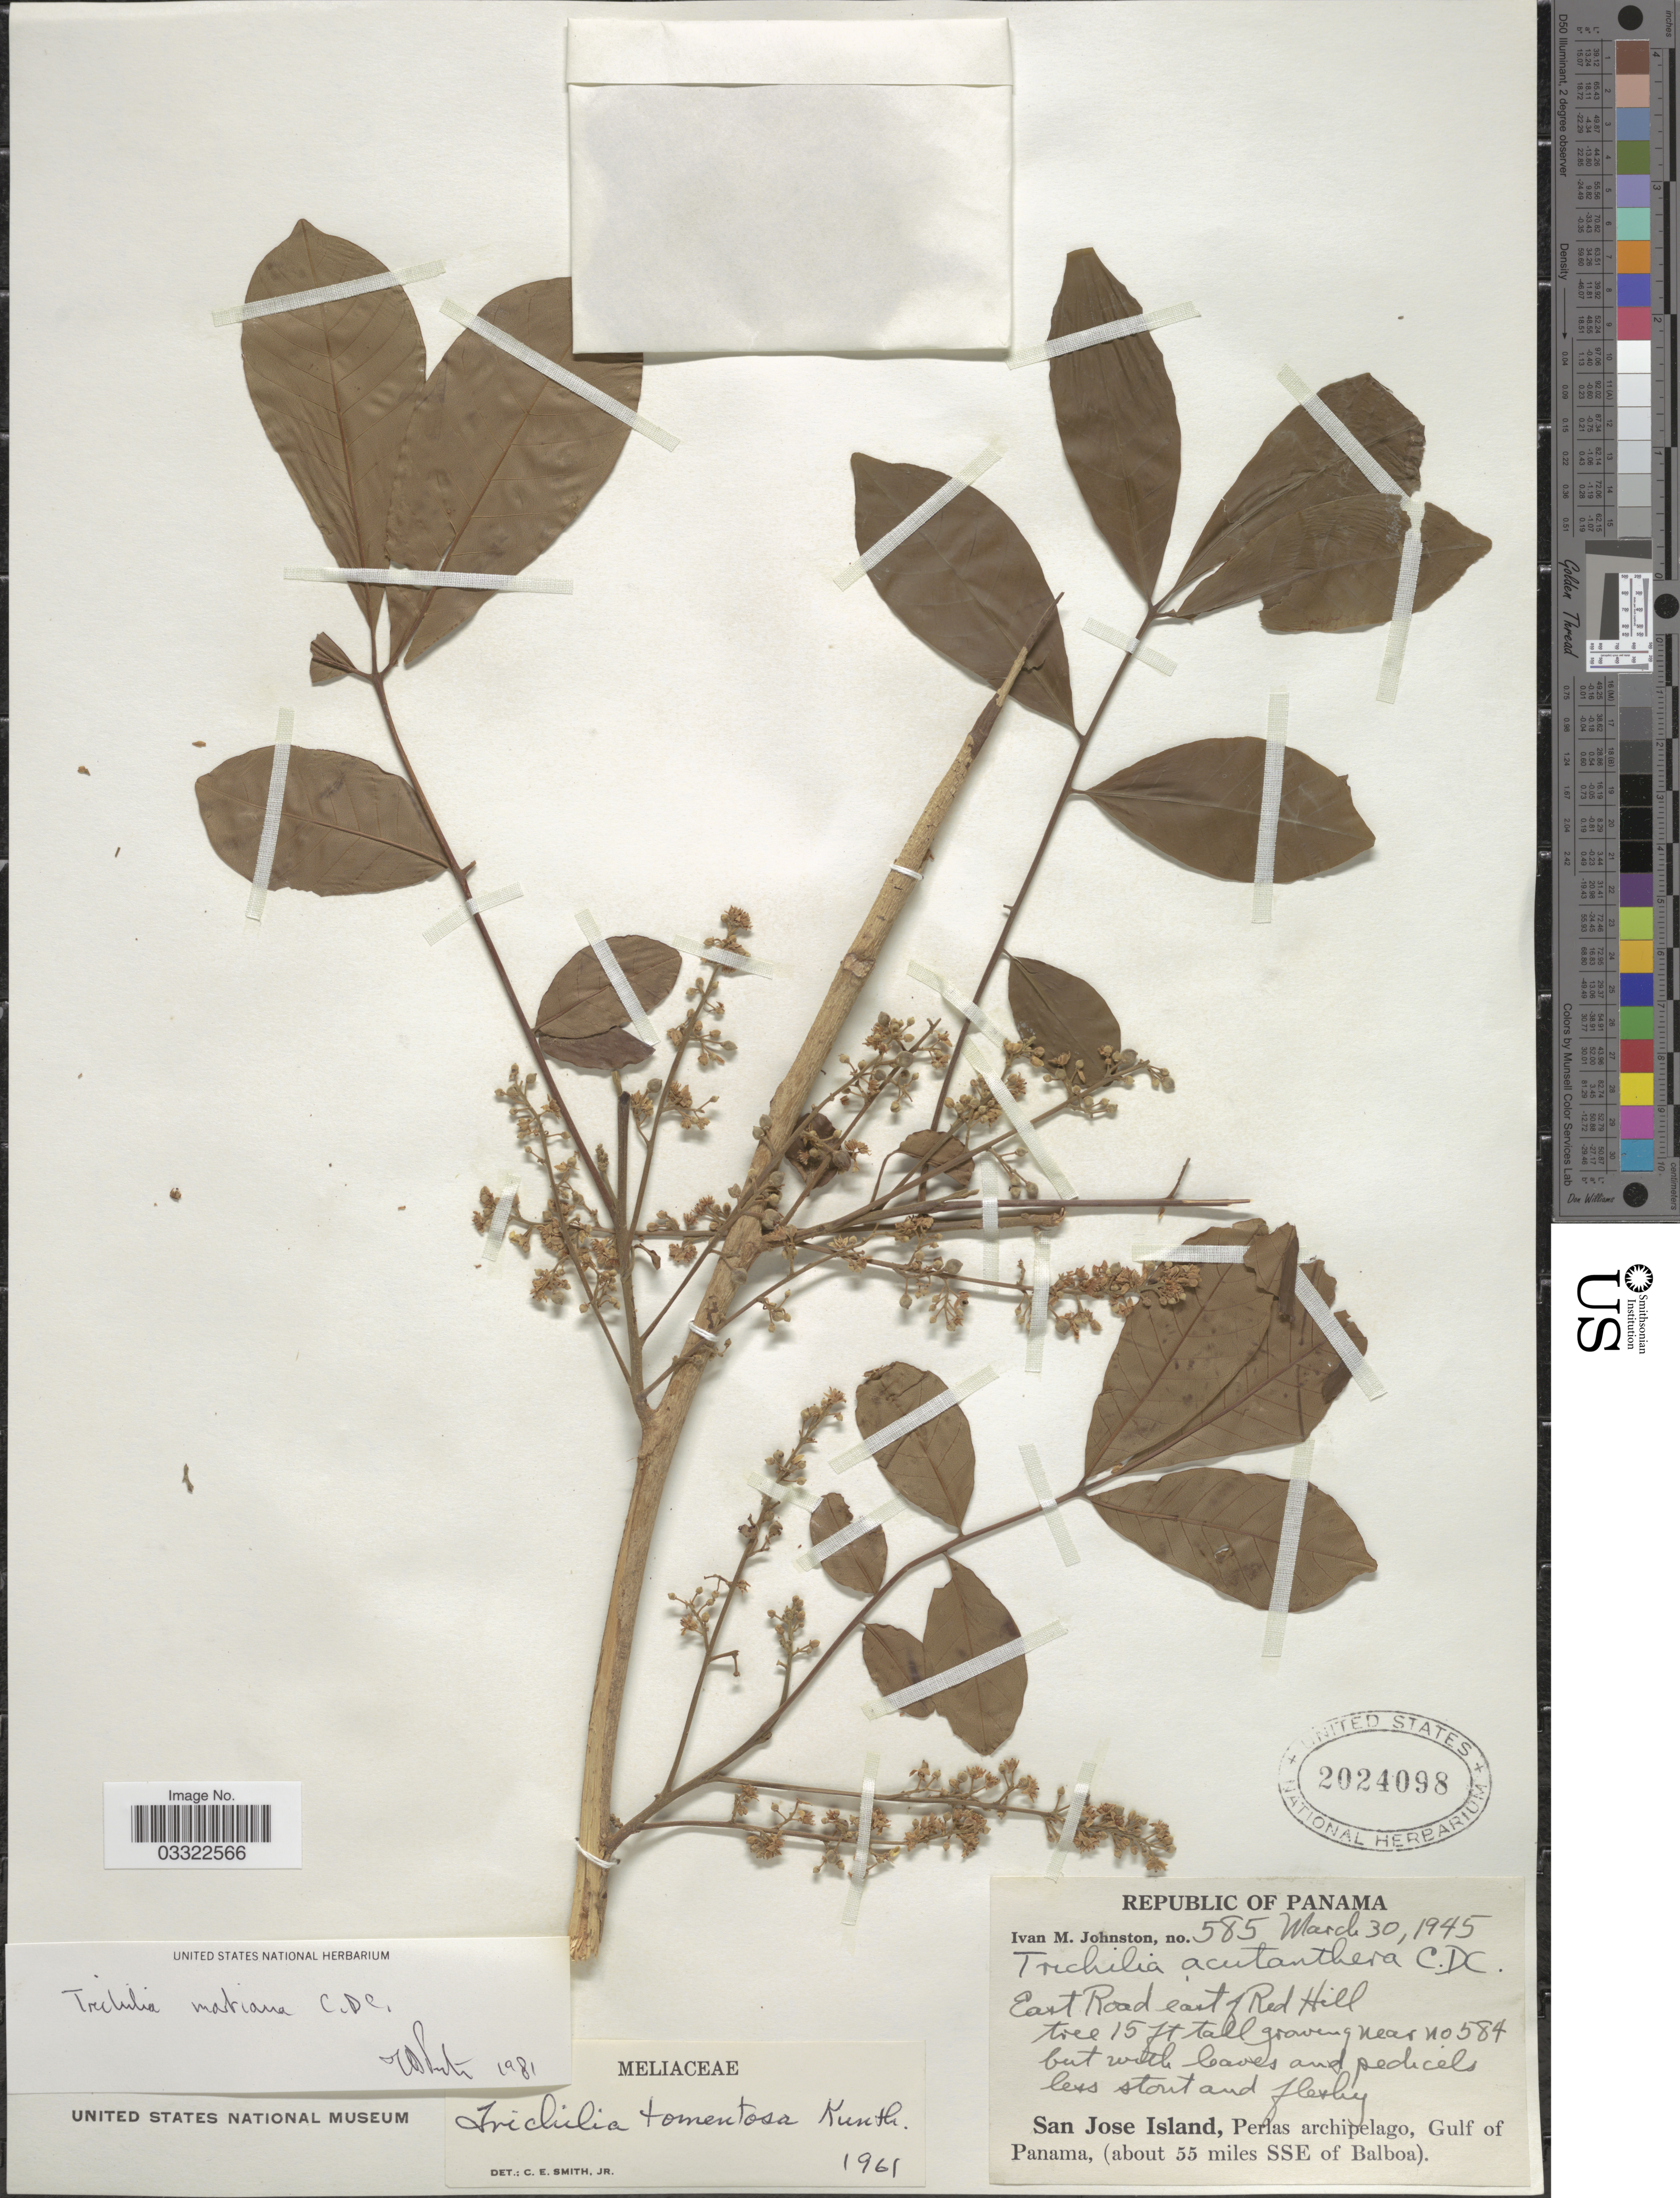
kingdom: Plantae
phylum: Tracheophyta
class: Magnoliopsida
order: Sapindales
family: Meliaceae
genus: Trichilia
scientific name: Trichilia martiana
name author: C. DC.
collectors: I.M. Johnston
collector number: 585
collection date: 1945-03-30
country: Panama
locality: East Road east of Red Hill. San Jose Island, Perlas archipelago, Gulf of Panama, (about 55 miles SSE of Balboa).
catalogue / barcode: US 2024098